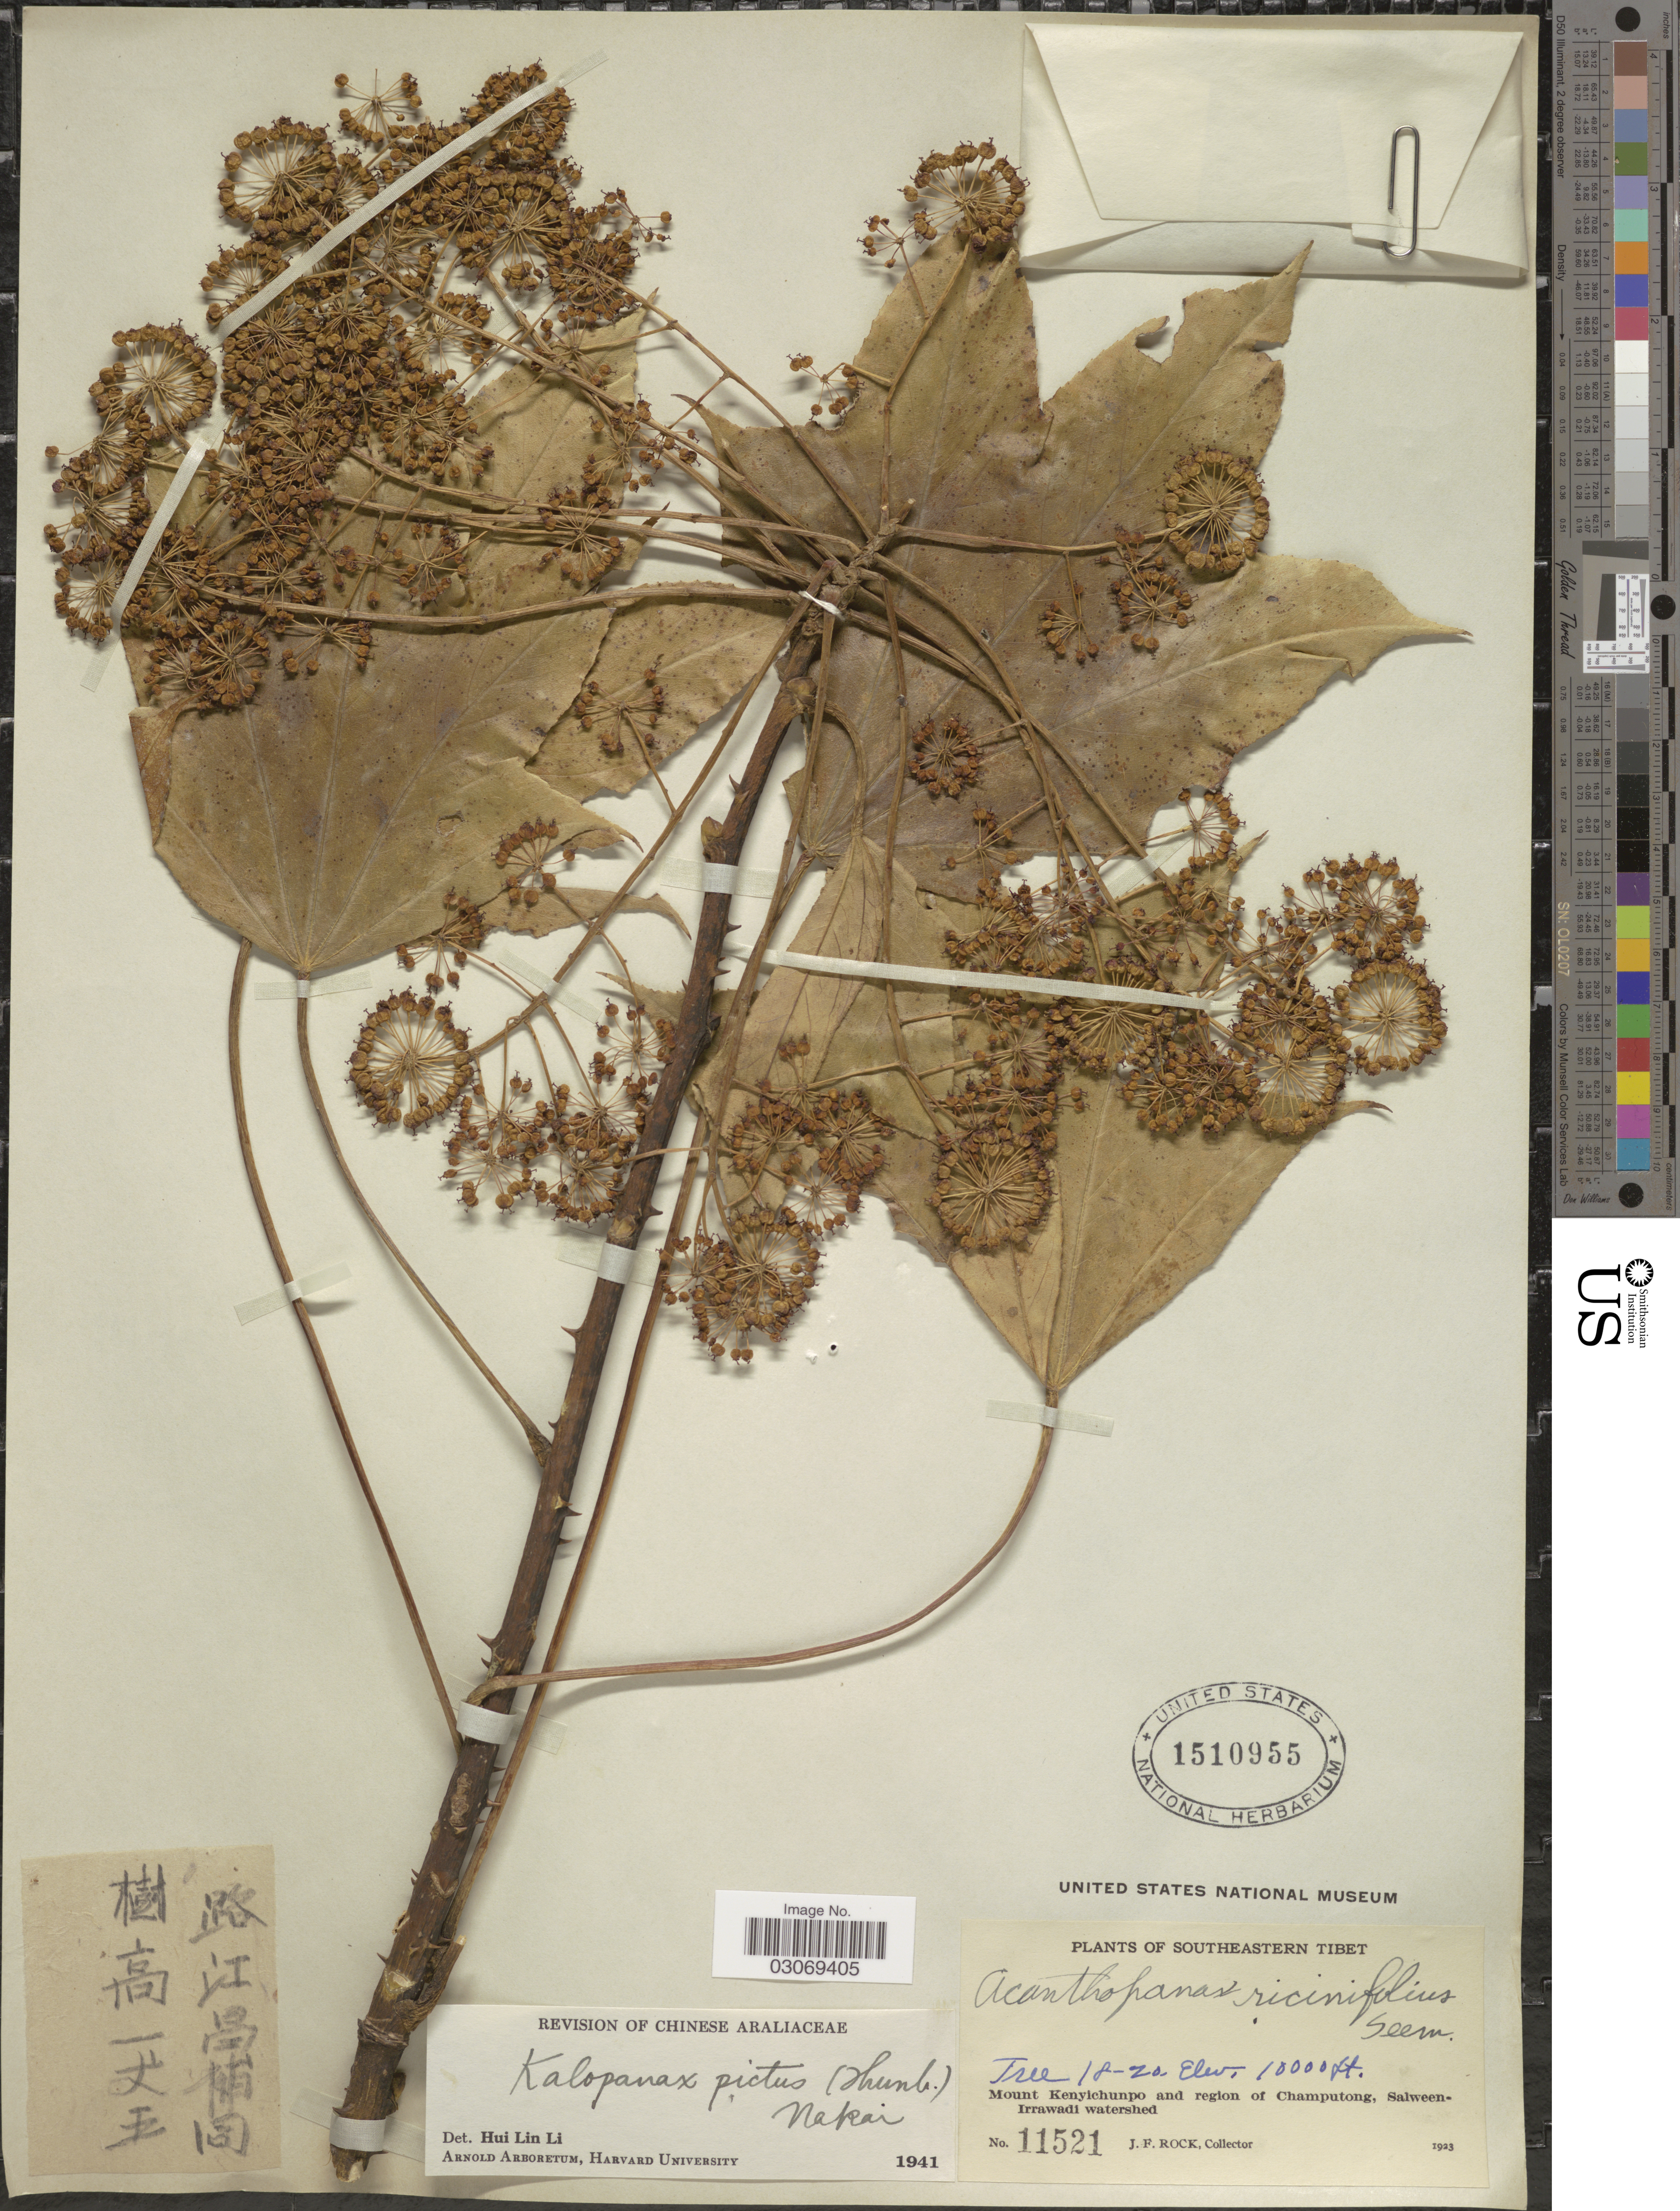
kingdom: Plantae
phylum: Tracheophyta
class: Magnoliopsida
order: Apiales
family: Araliaceae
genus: Kalopanax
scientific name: Kalopanax pictus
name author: (Thunb.) Nakai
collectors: J. Rock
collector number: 11521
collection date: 1923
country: China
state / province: Xizang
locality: Southeastern Tibet. Mount Kenyichunpo and region of Champutong, Salween-Irrawadi watershed.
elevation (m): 3048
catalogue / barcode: US 1510955